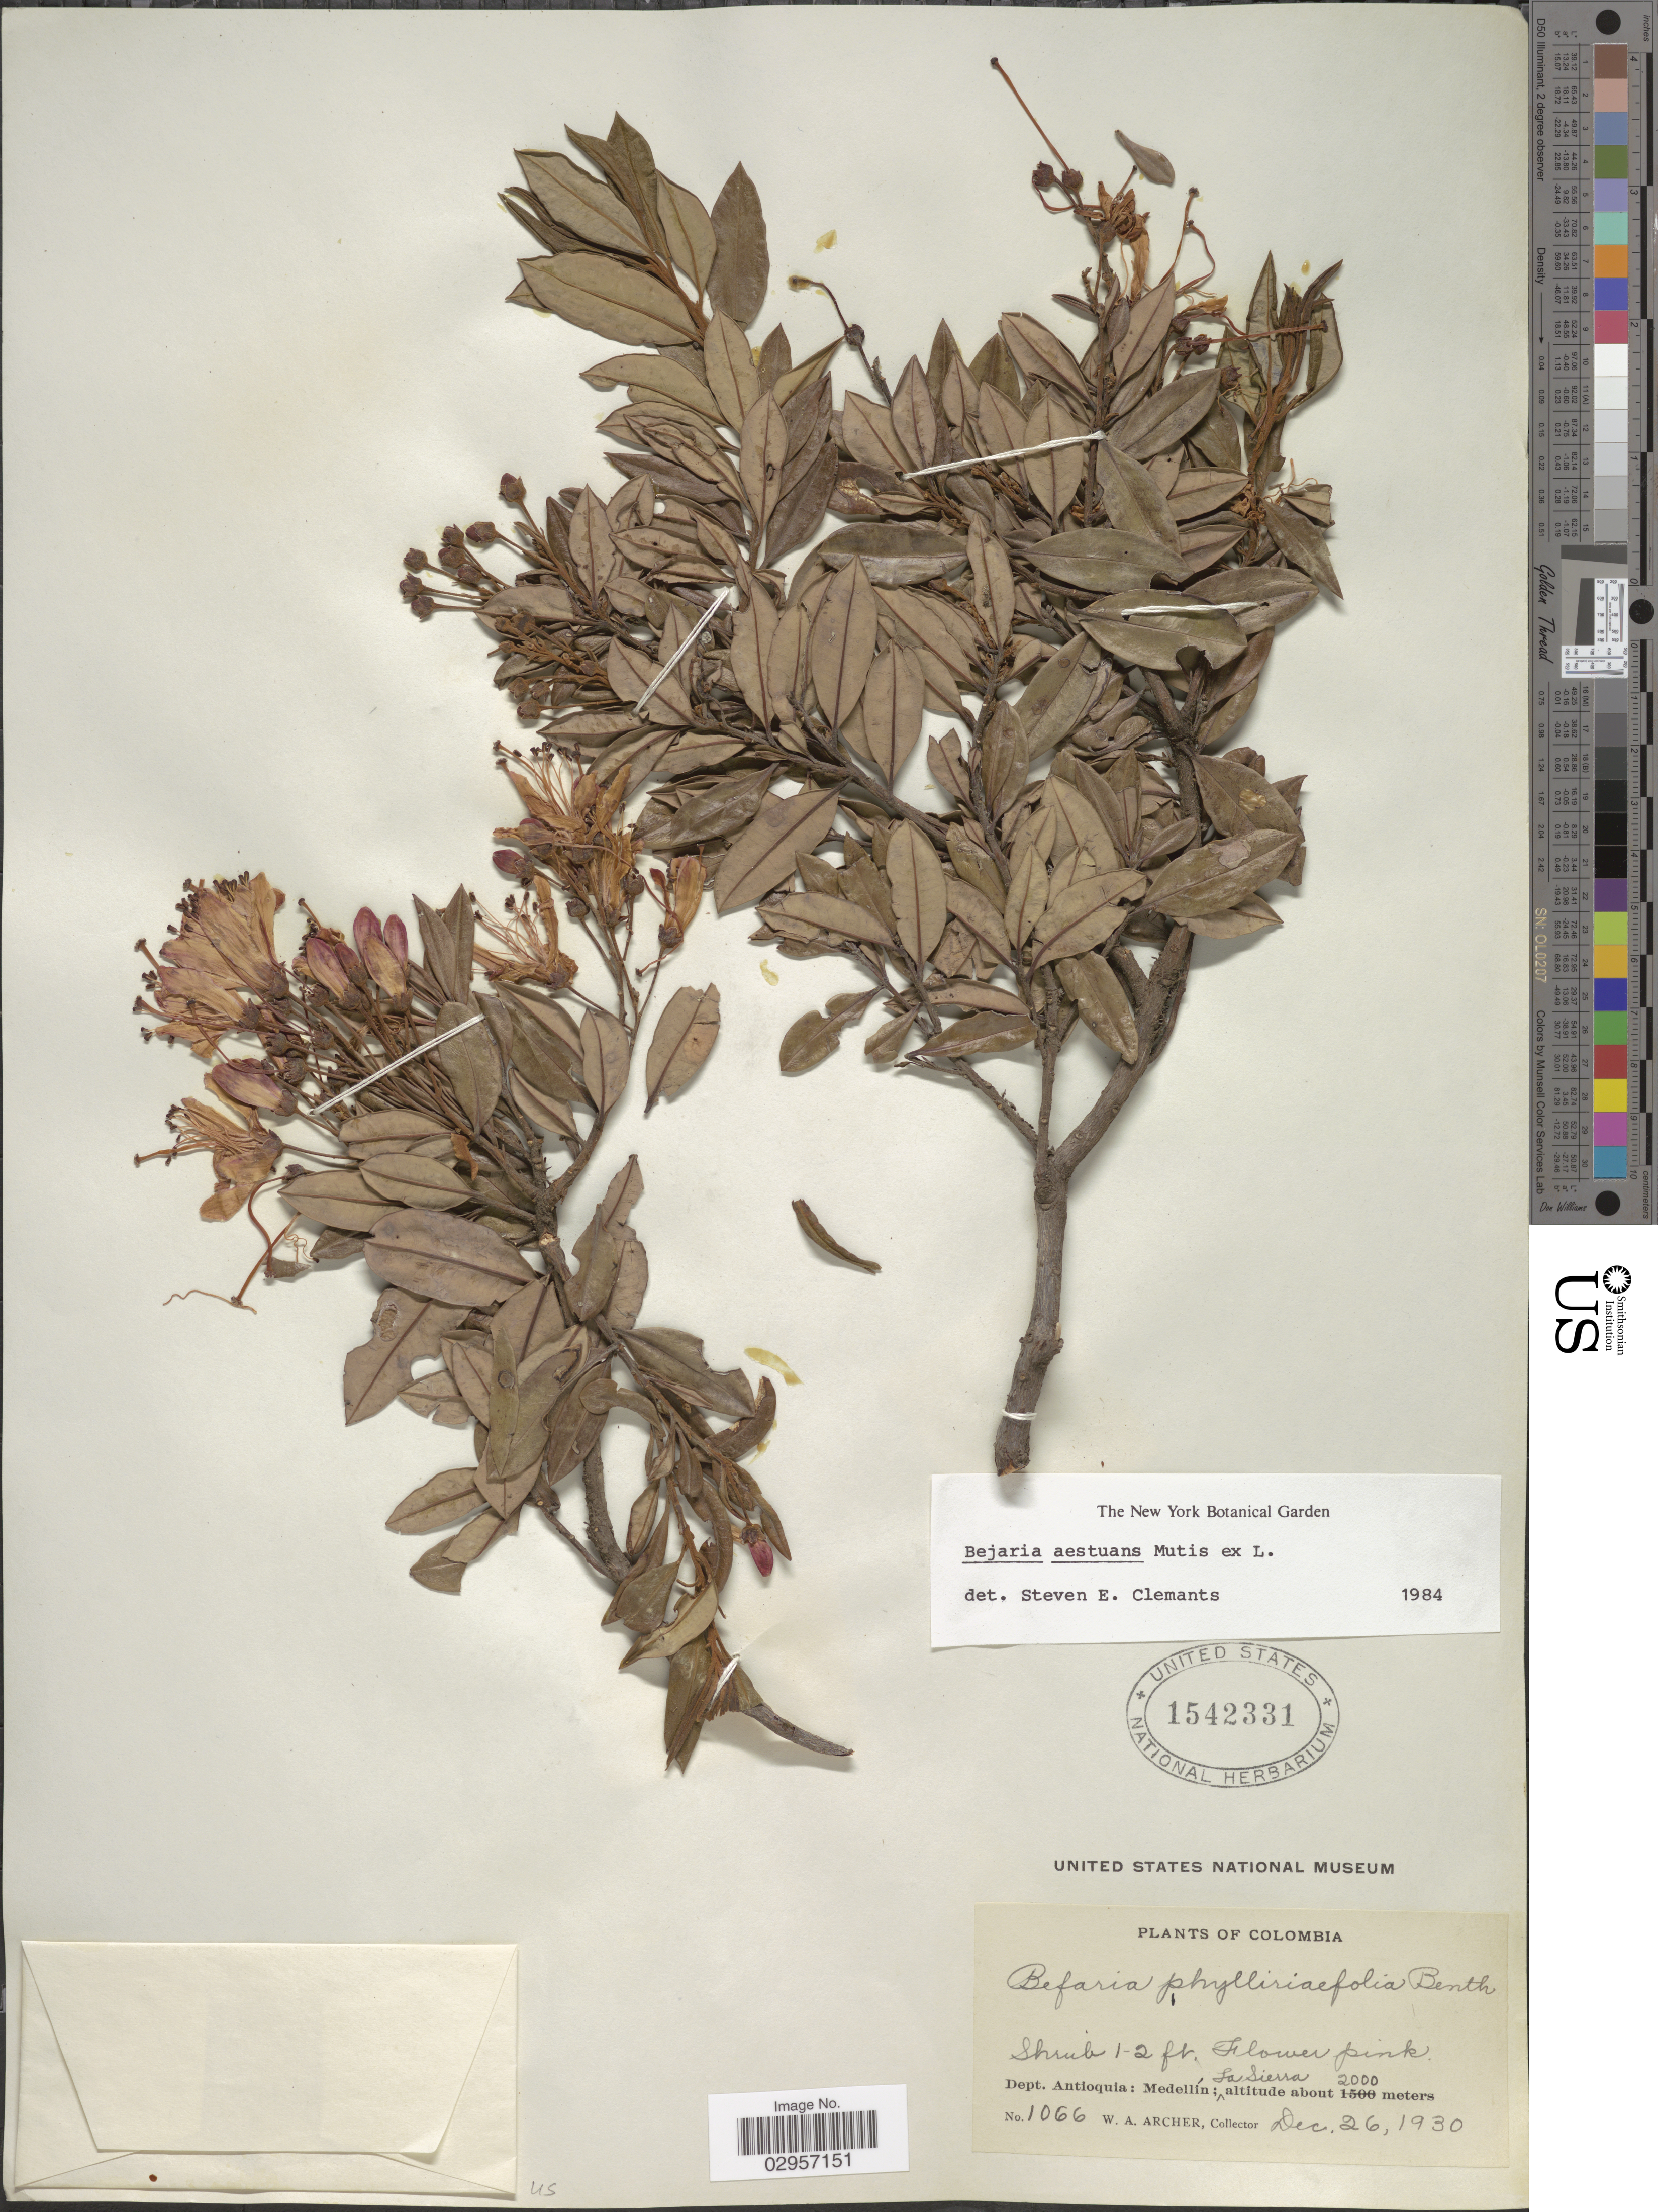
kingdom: Plantae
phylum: Tracheophyta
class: Magnoliopsida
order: Ericales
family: Ericaceae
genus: Befaria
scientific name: Befaria aestuans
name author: Mutis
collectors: W. Archer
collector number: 1066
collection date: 1930-12-26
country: Colombia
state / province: Antioquia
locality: Dept. Antioquia: Medellín: La Sierra.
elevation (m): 2000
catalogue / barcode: US 1542331